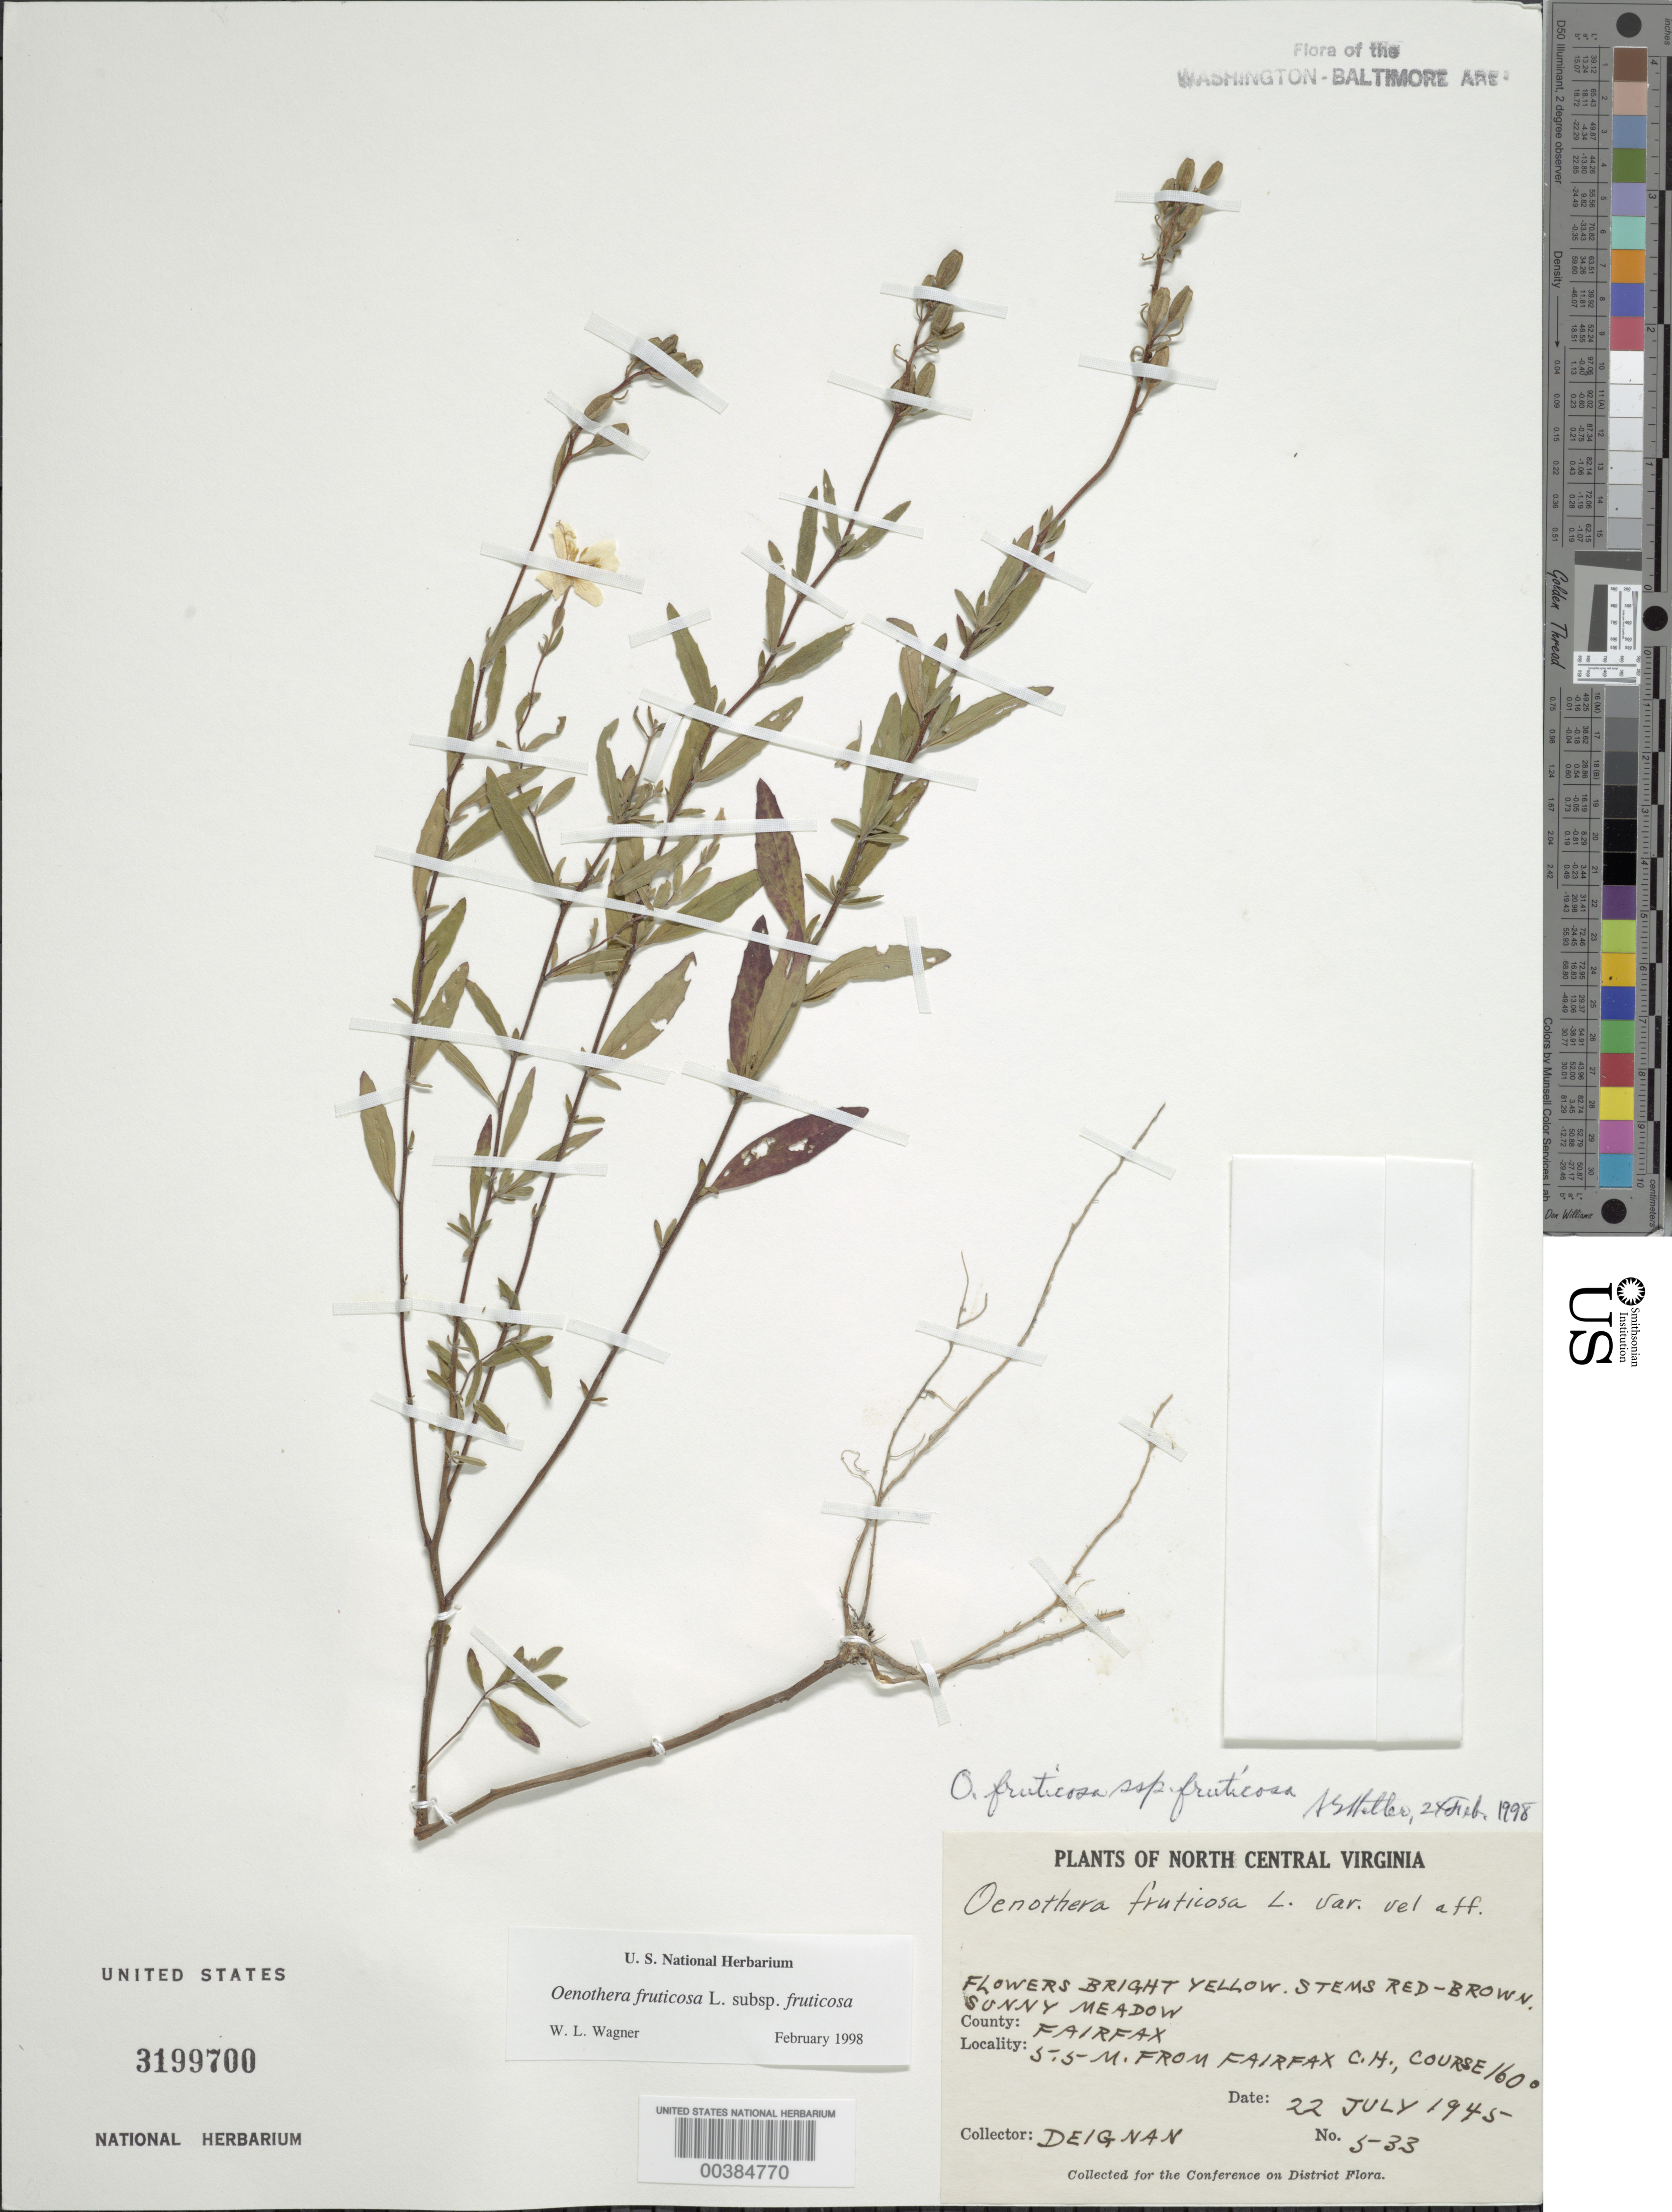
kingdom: Plantae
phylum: Tracheophyta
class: Magnoliopsida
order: Myrtales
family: Onagraceae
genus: Oenothera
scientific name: Oenothera fruticosa subsp. fruticosa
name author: L.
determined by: Wagner, W. L., (BOT), Smithsonian Institution - National Museum of Natural History (UNITED STATES)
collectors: H. Deignan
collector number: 533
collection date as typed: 22 Jul 1945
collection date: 1945-07-22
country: United States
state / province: Virginia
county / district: Fairfax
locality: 5.5 M from Fairfax Court House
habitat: Sunny meadow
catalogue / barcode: US 3199700